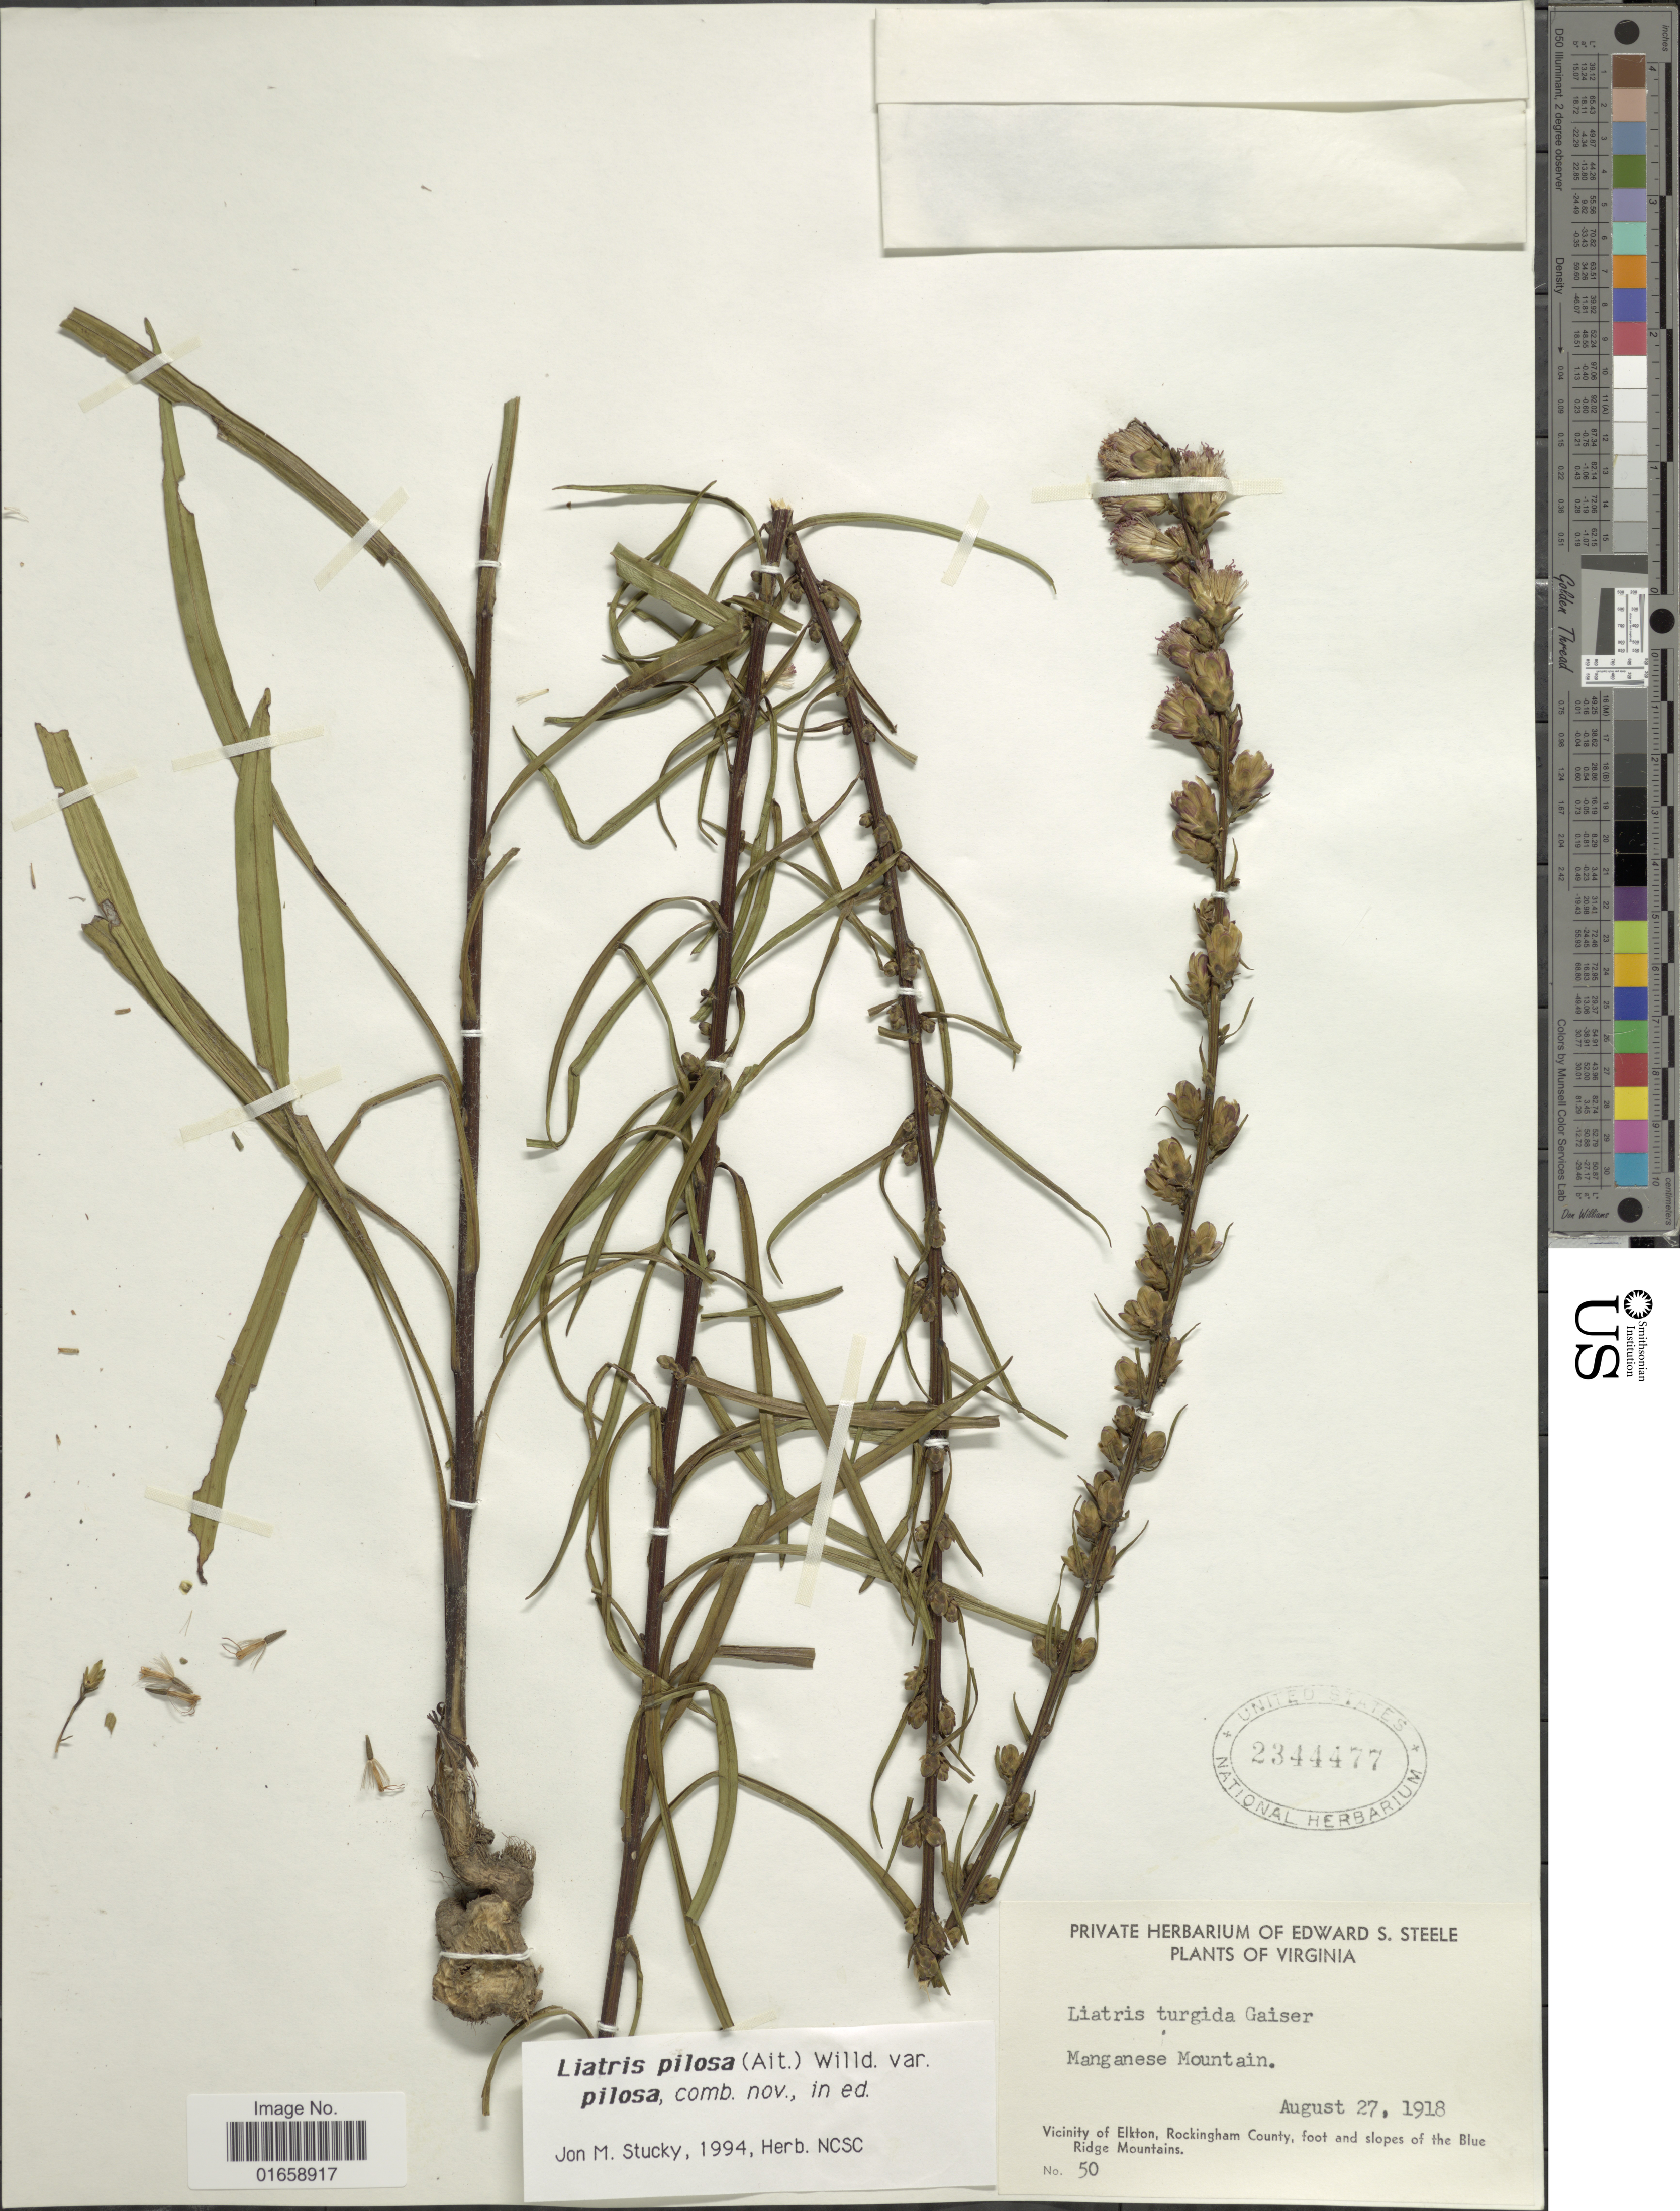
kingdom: Plantae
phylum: Tracheophyta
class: Magnoliopsida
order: Asterales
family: Asteraceae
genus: Liatris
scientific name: Liatris pilosa var. pilosa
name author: (Aiton) Willd.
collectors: E. Steele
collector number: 50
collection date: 1918-08-27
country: United States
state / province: Virginia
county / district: Rockingham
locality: Manganese Mountain, Vicinity of Elkron, Rockingham County, foot and slopes of the Blue Ridge Mountains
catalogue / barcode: US 2344477